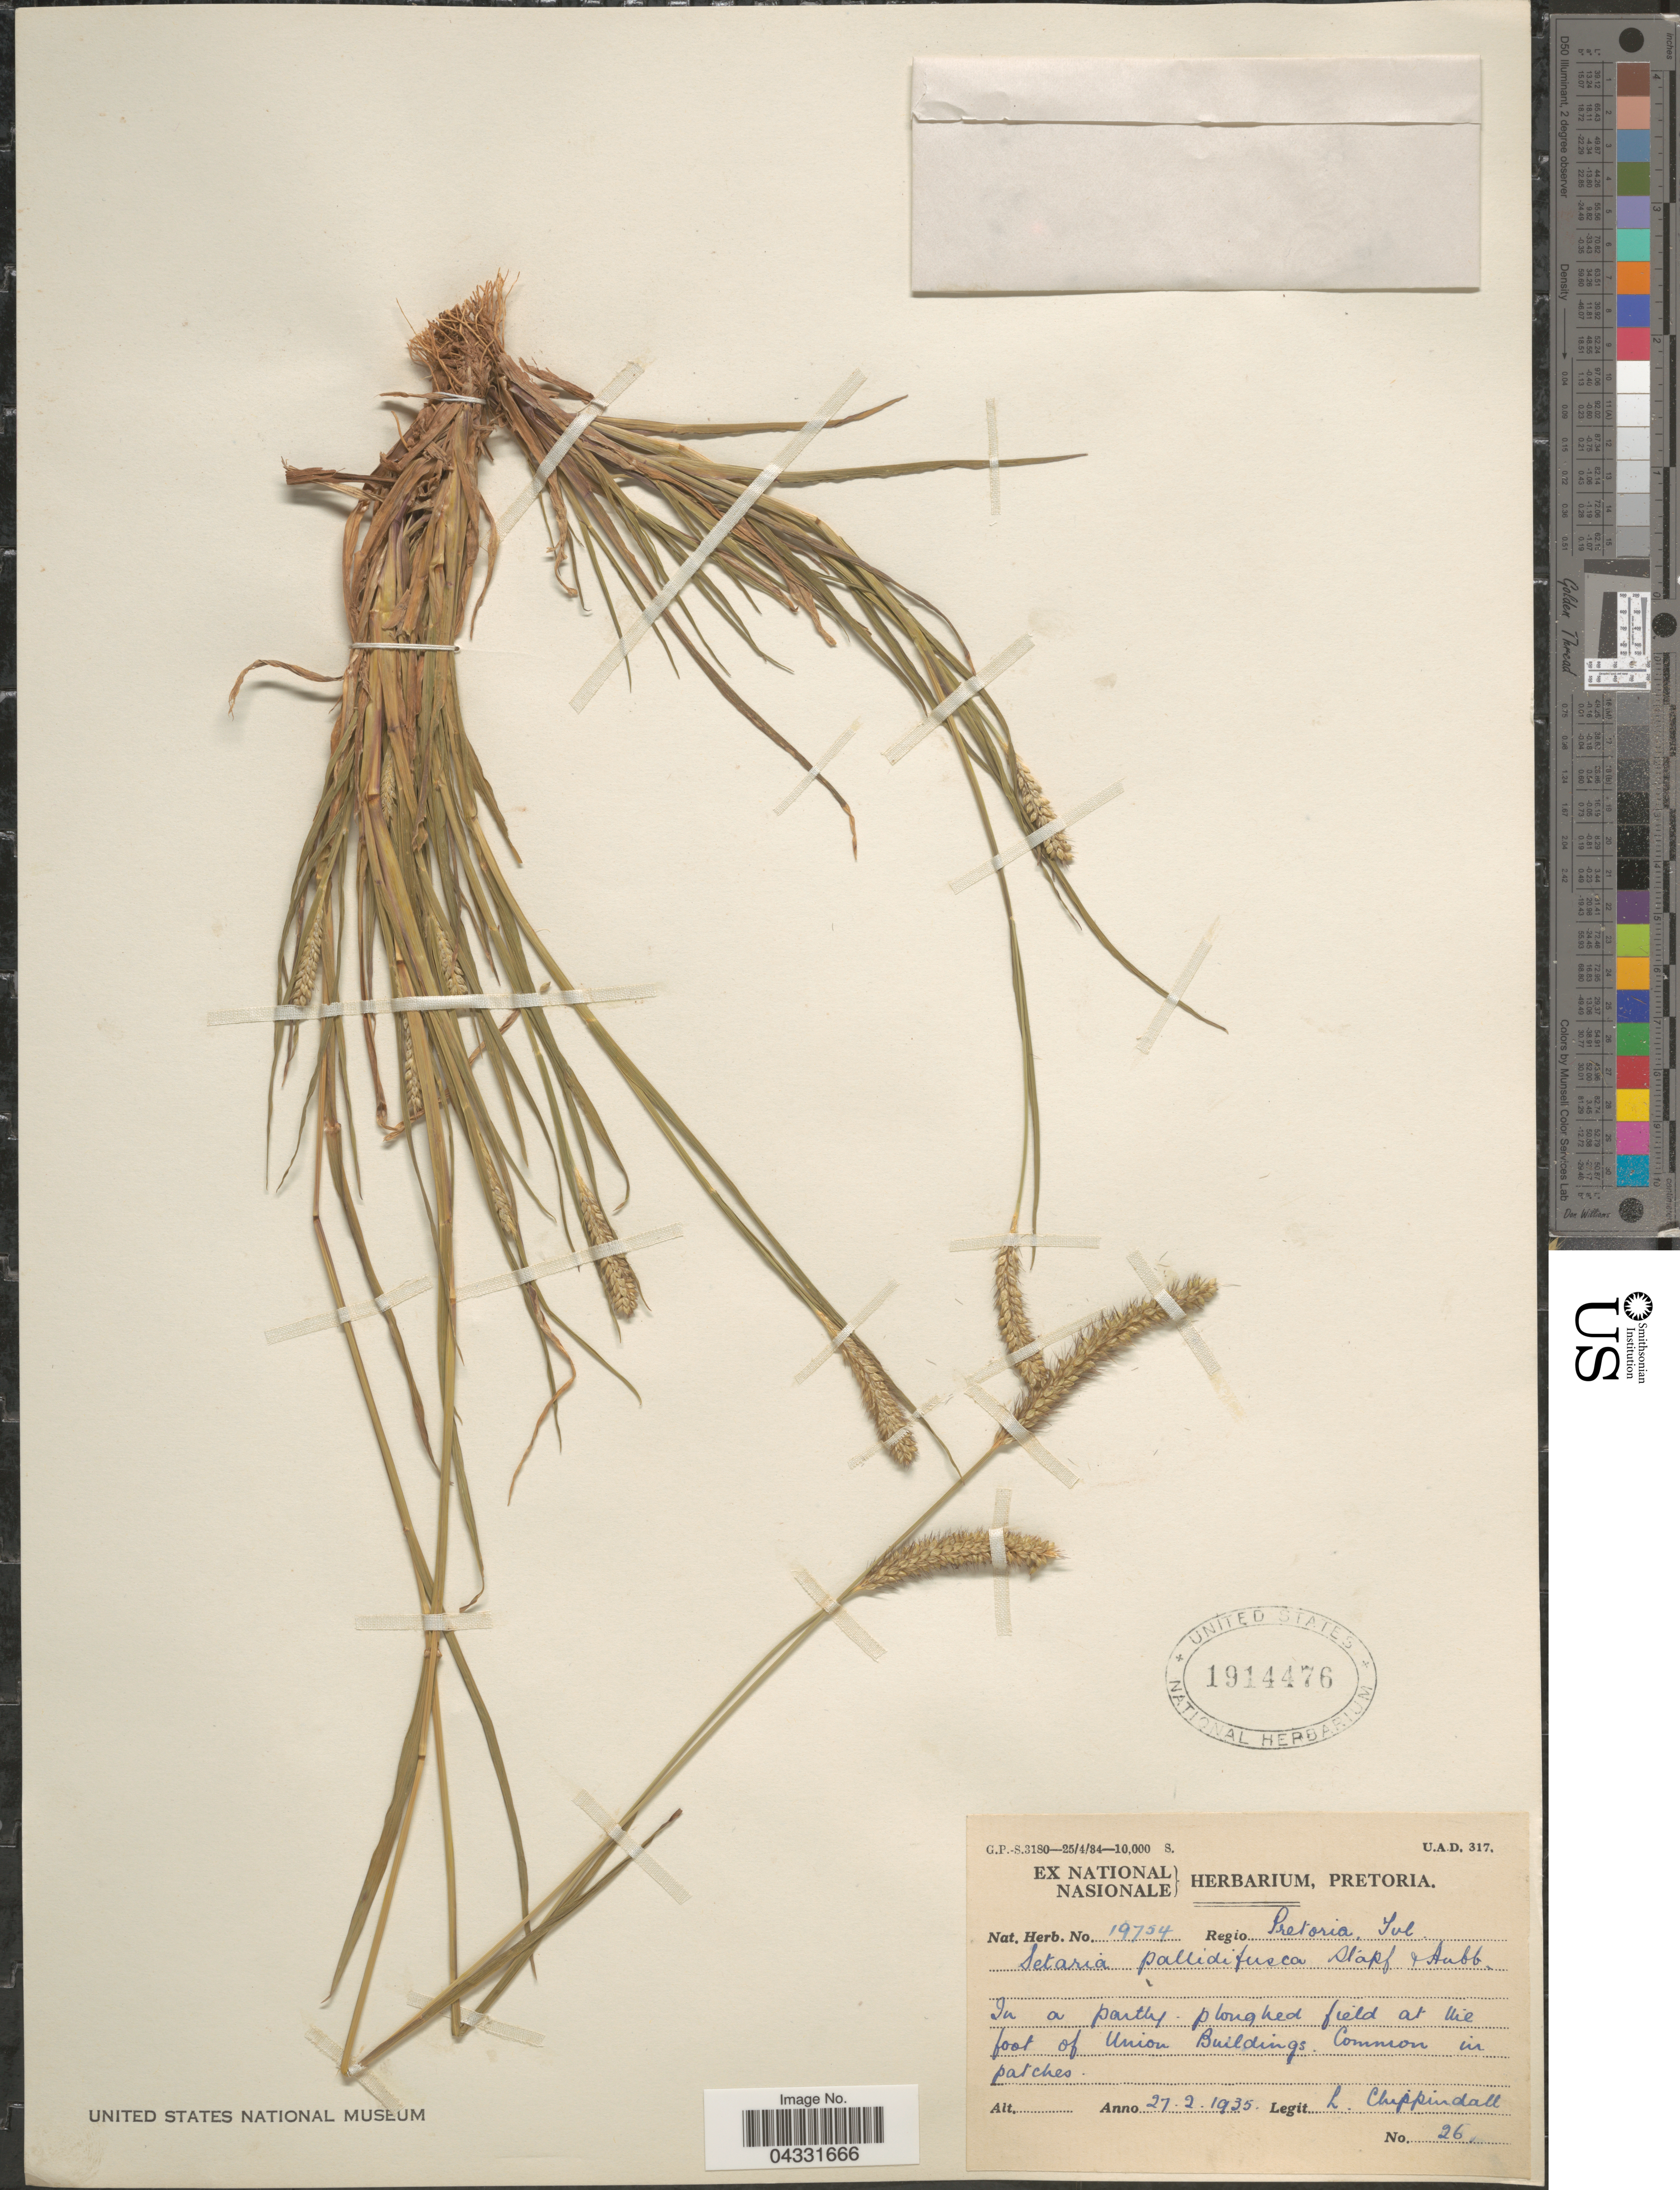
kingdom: Plantae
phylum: Tracheophyta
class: Liliopsida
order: Poales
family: Poaceae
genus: Setaria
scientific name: Setaria pallide-fusca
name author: (Schumach.) Stapf & C.E. Hubb.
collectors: L. Chippindall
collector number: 26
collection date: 1935-02-27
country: South Africa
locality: Regio Pretoria, Tvl. In a partly ploughed field at the foot of Union Buildings.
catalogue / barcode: US 1914476